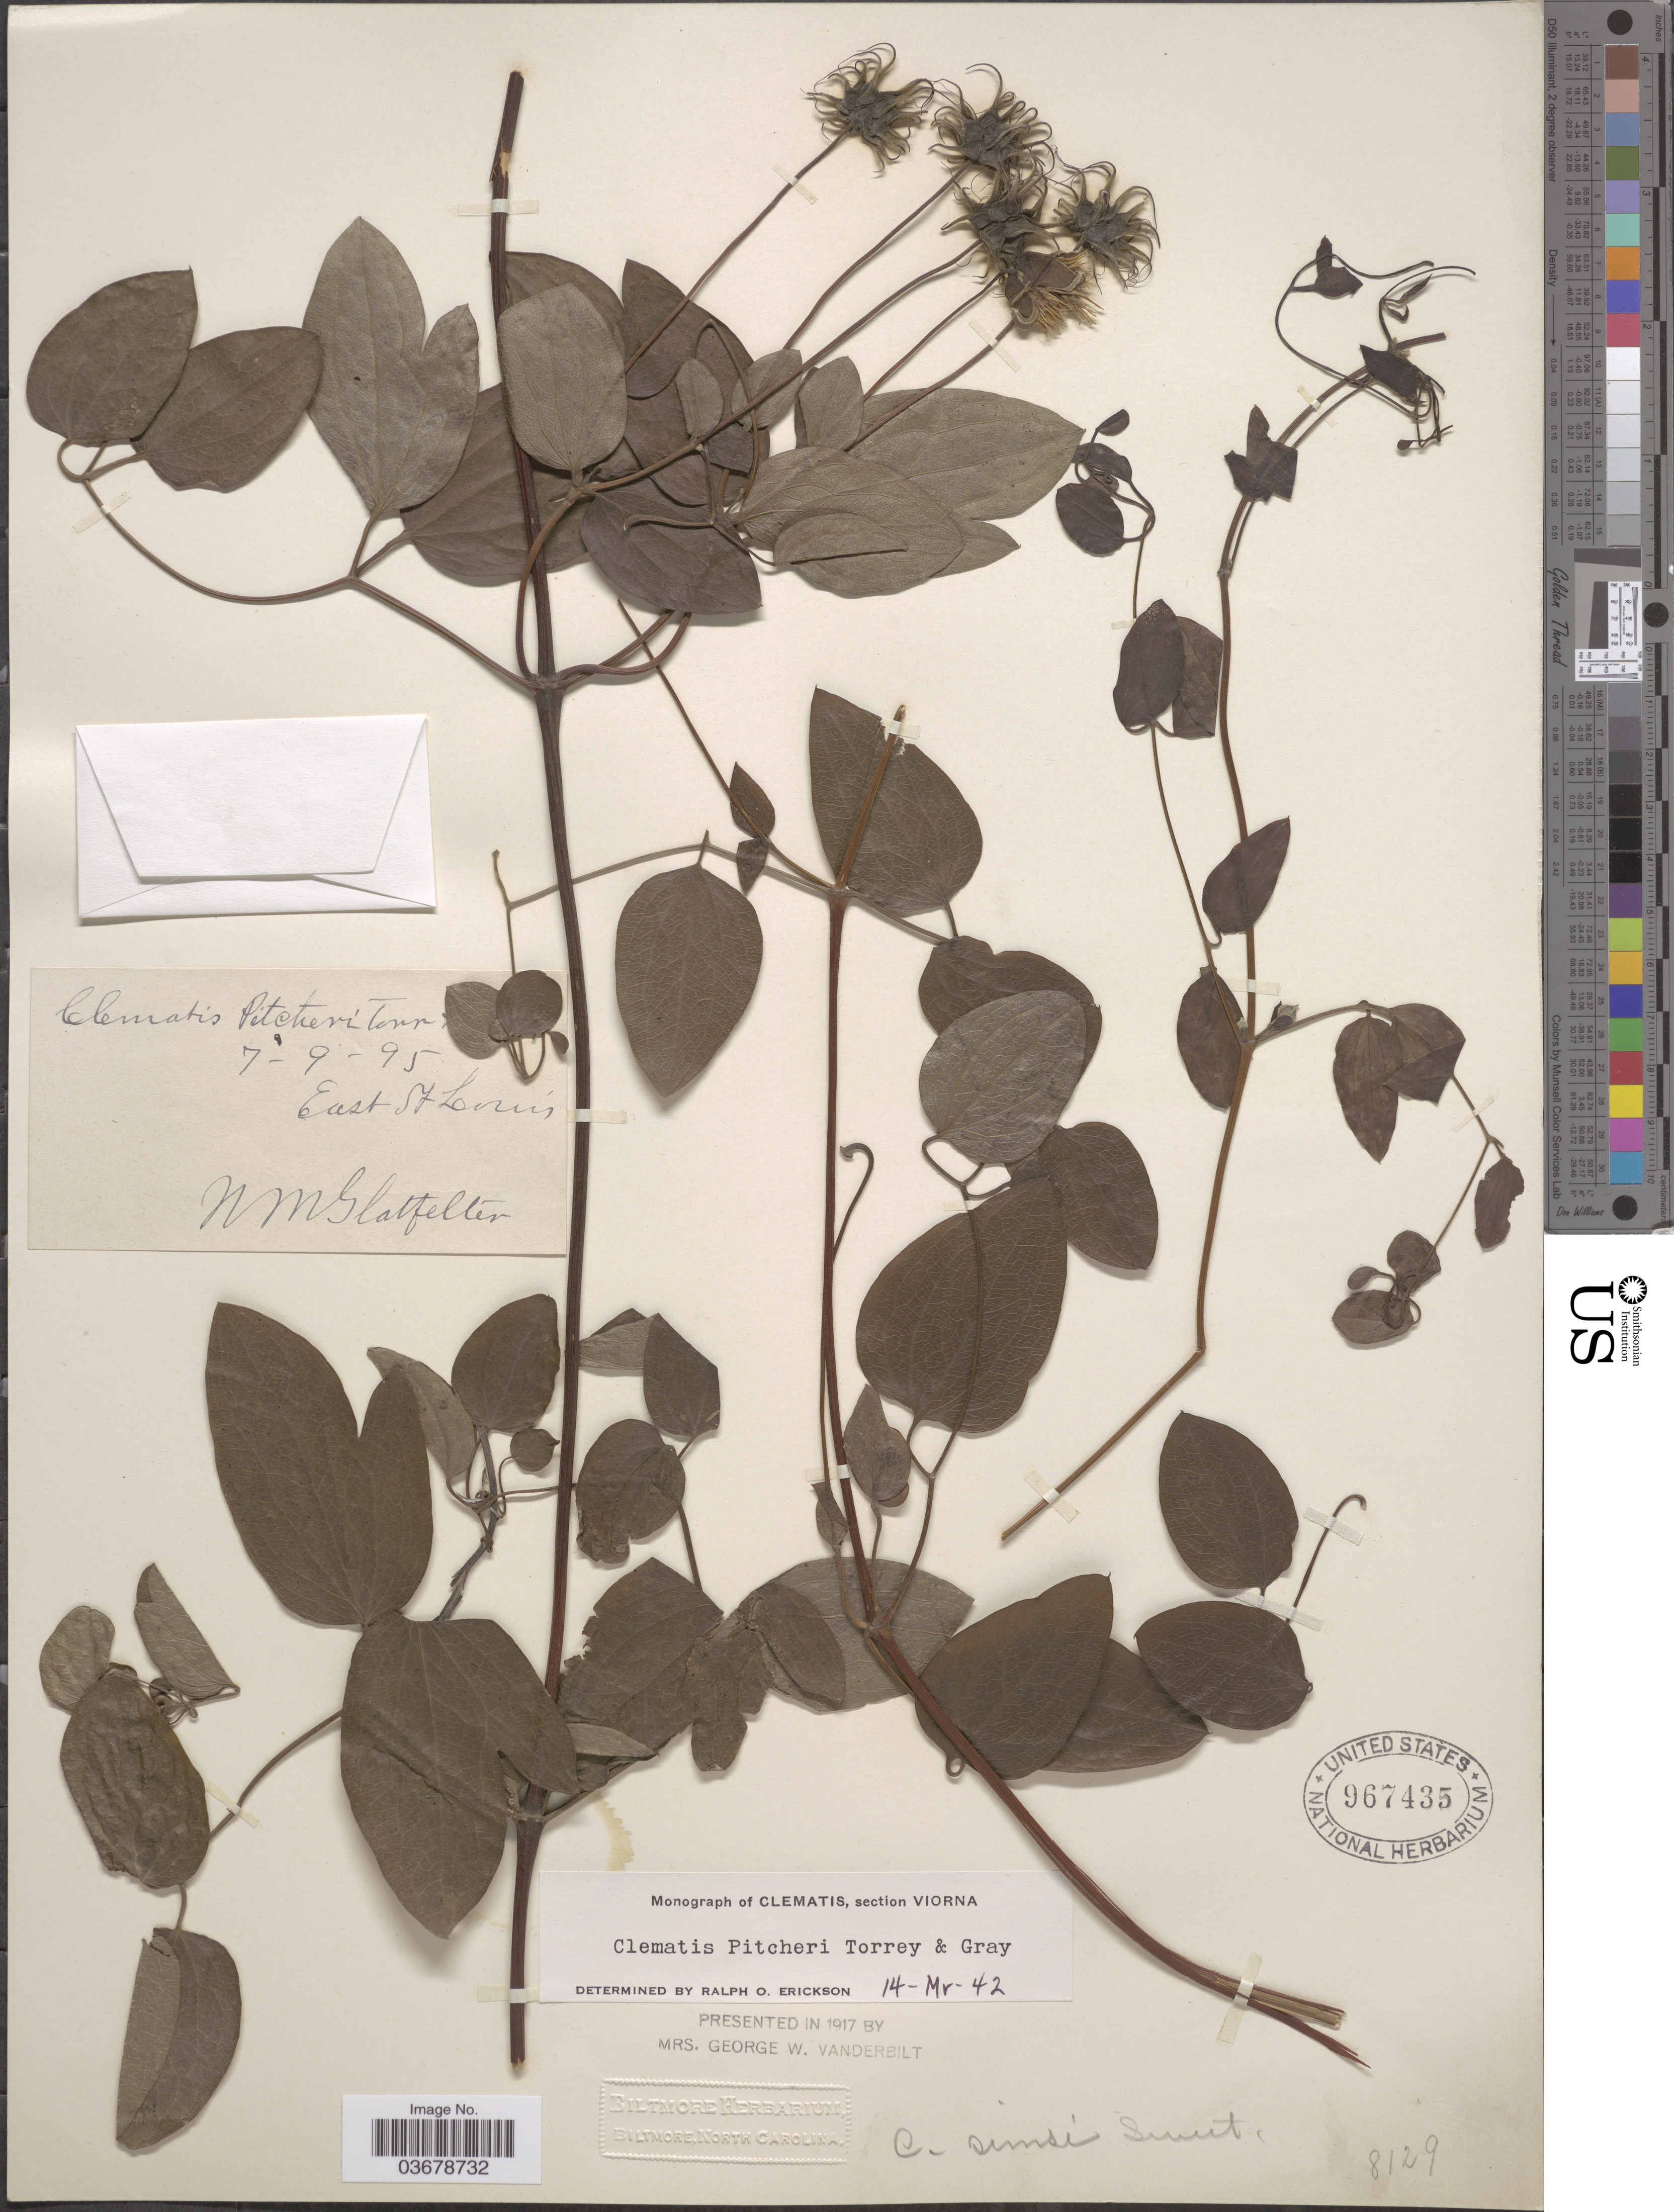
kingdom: Plantae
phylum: Tracheophyta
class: Magnoliopsida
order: Ranunculales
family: Ranunculaceae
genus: Clematis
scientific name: Clematis viorna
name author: L.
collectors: N. M. Glatfelter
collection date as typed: Transcribed d/m/y: 9/7/95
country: United States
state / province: Missouri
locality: East St Louis.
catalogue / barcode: US 967435